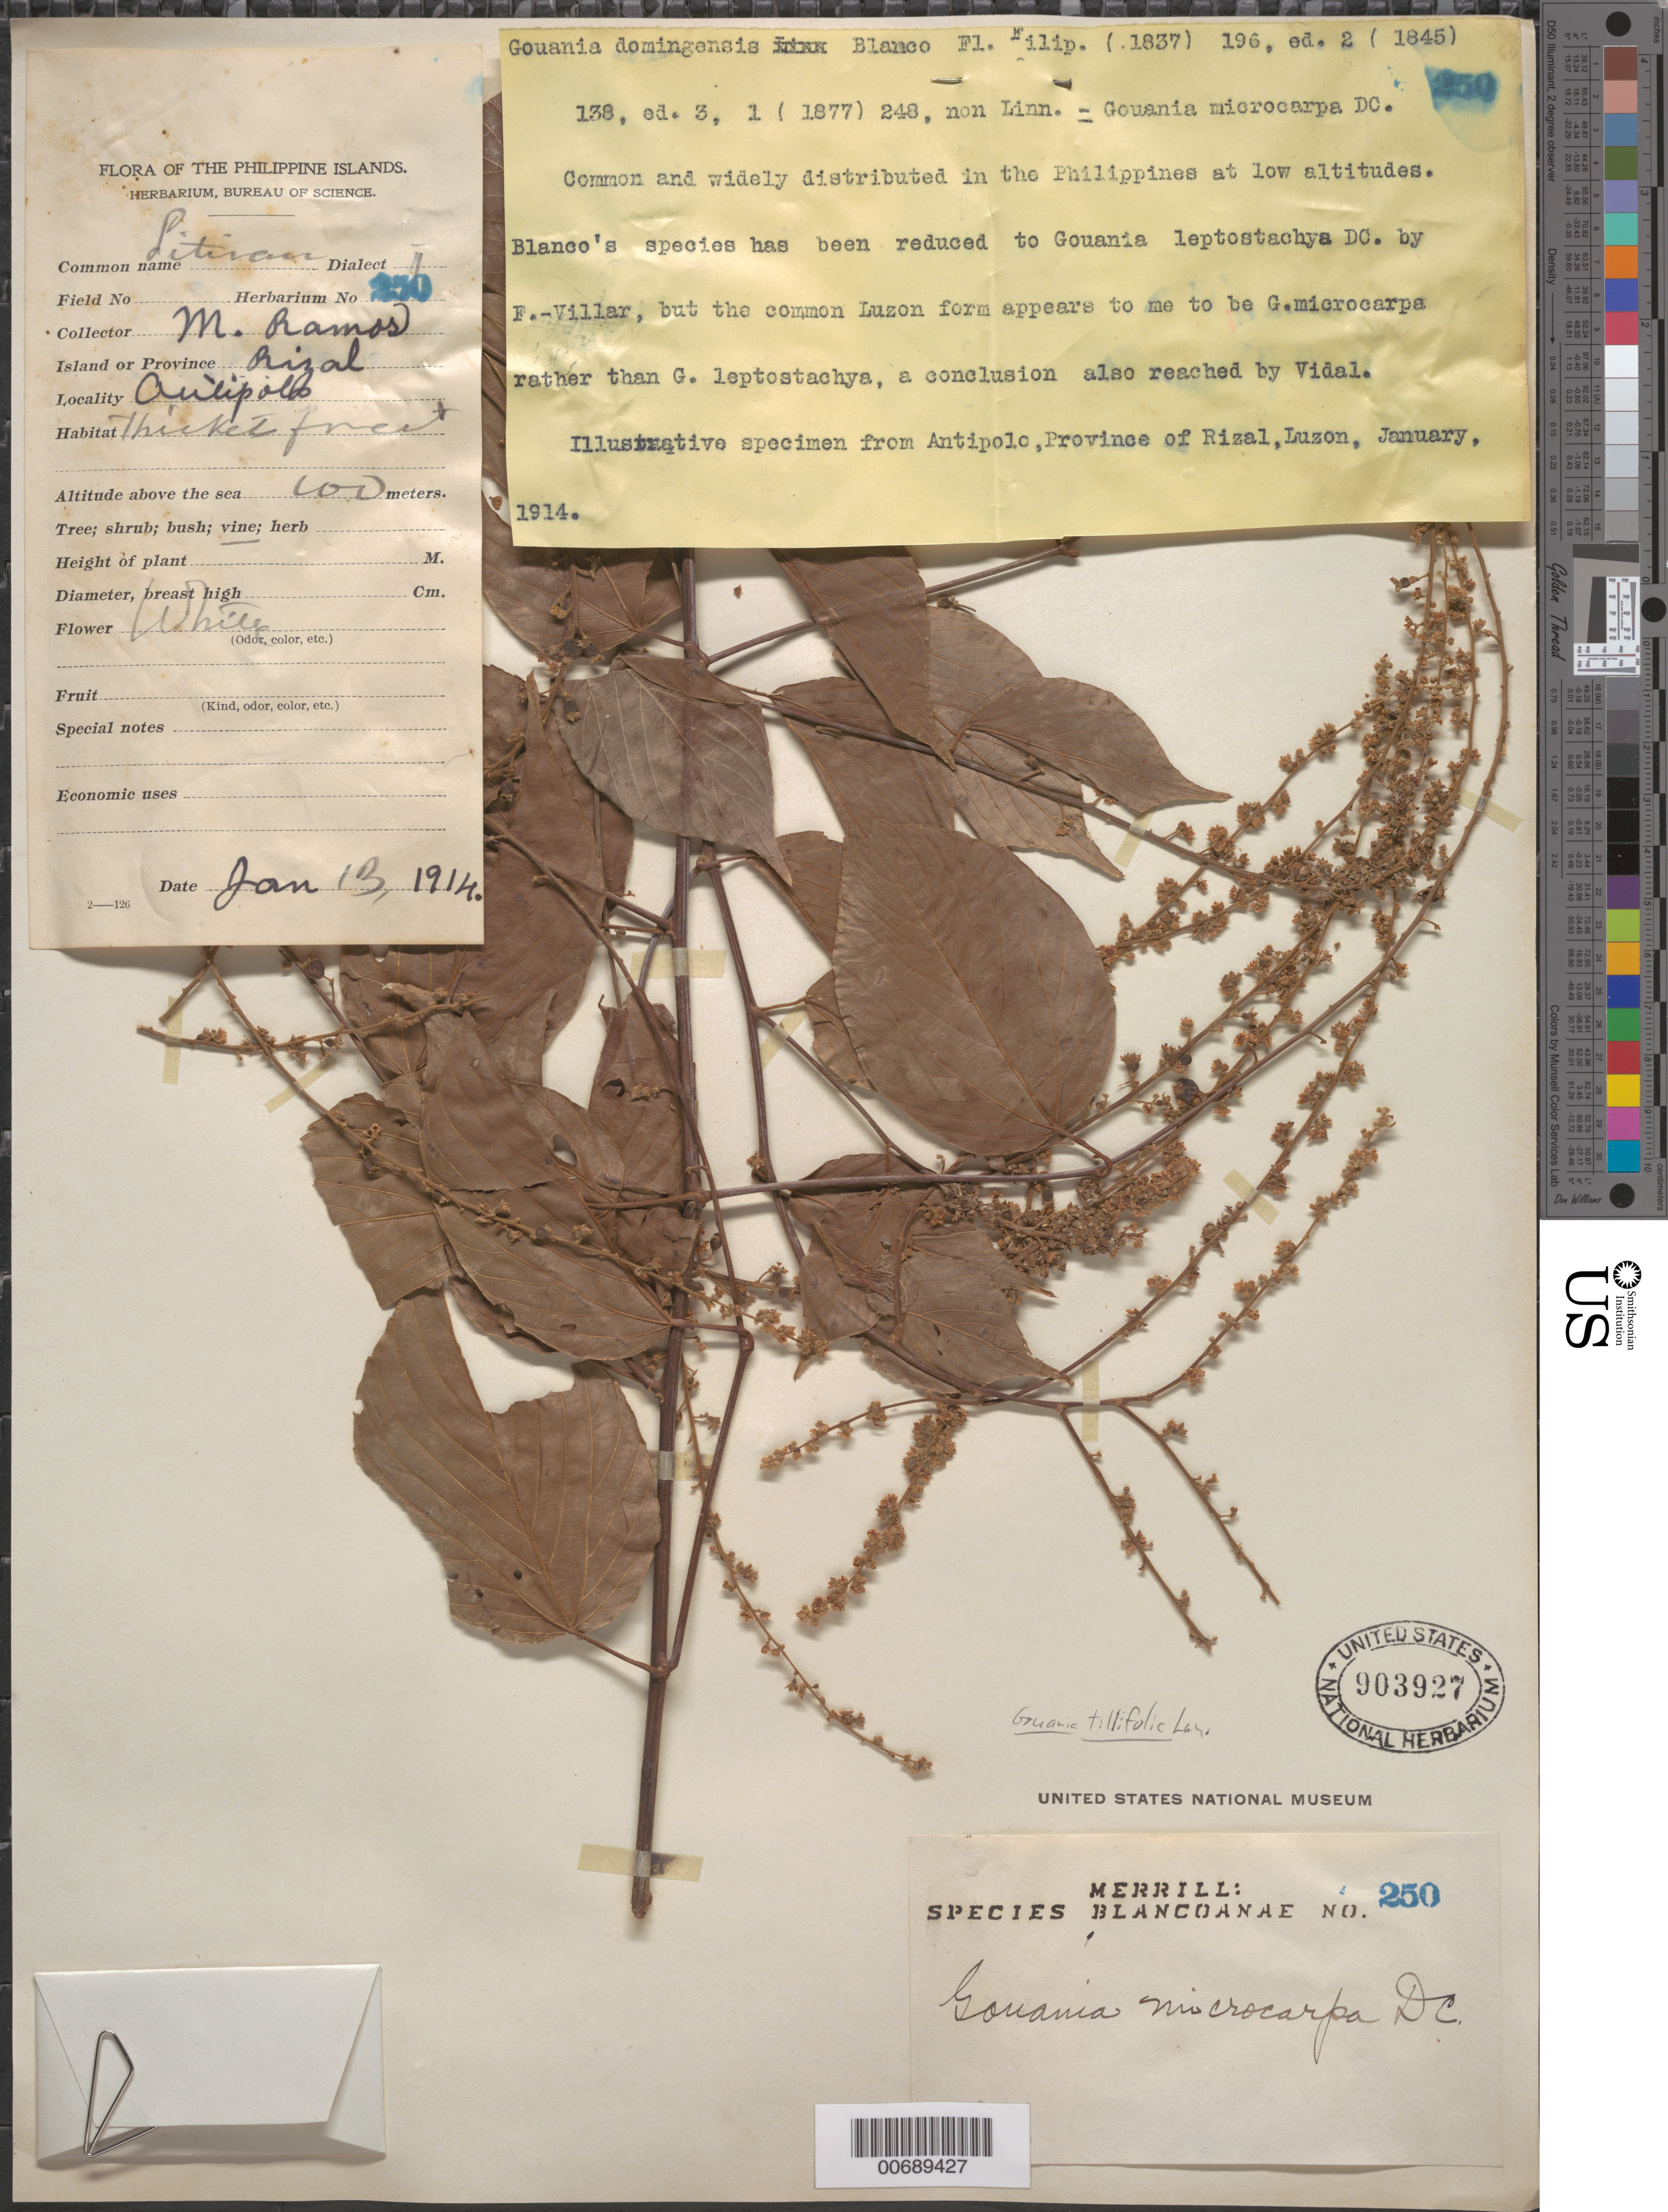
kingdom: Plantae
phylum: Tracheophyta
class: Magnoliopsida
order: Rosales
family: Rhamnaceae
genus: Gouania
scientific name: Gouania tiliifolia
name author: Lam.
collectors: M. Ramos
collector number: Sp. Blancoan. 0250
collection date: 1914-01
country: Philippines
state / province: Calabarzon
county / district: Rizal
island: Luzon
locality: Antipolo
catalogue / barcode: US 903927